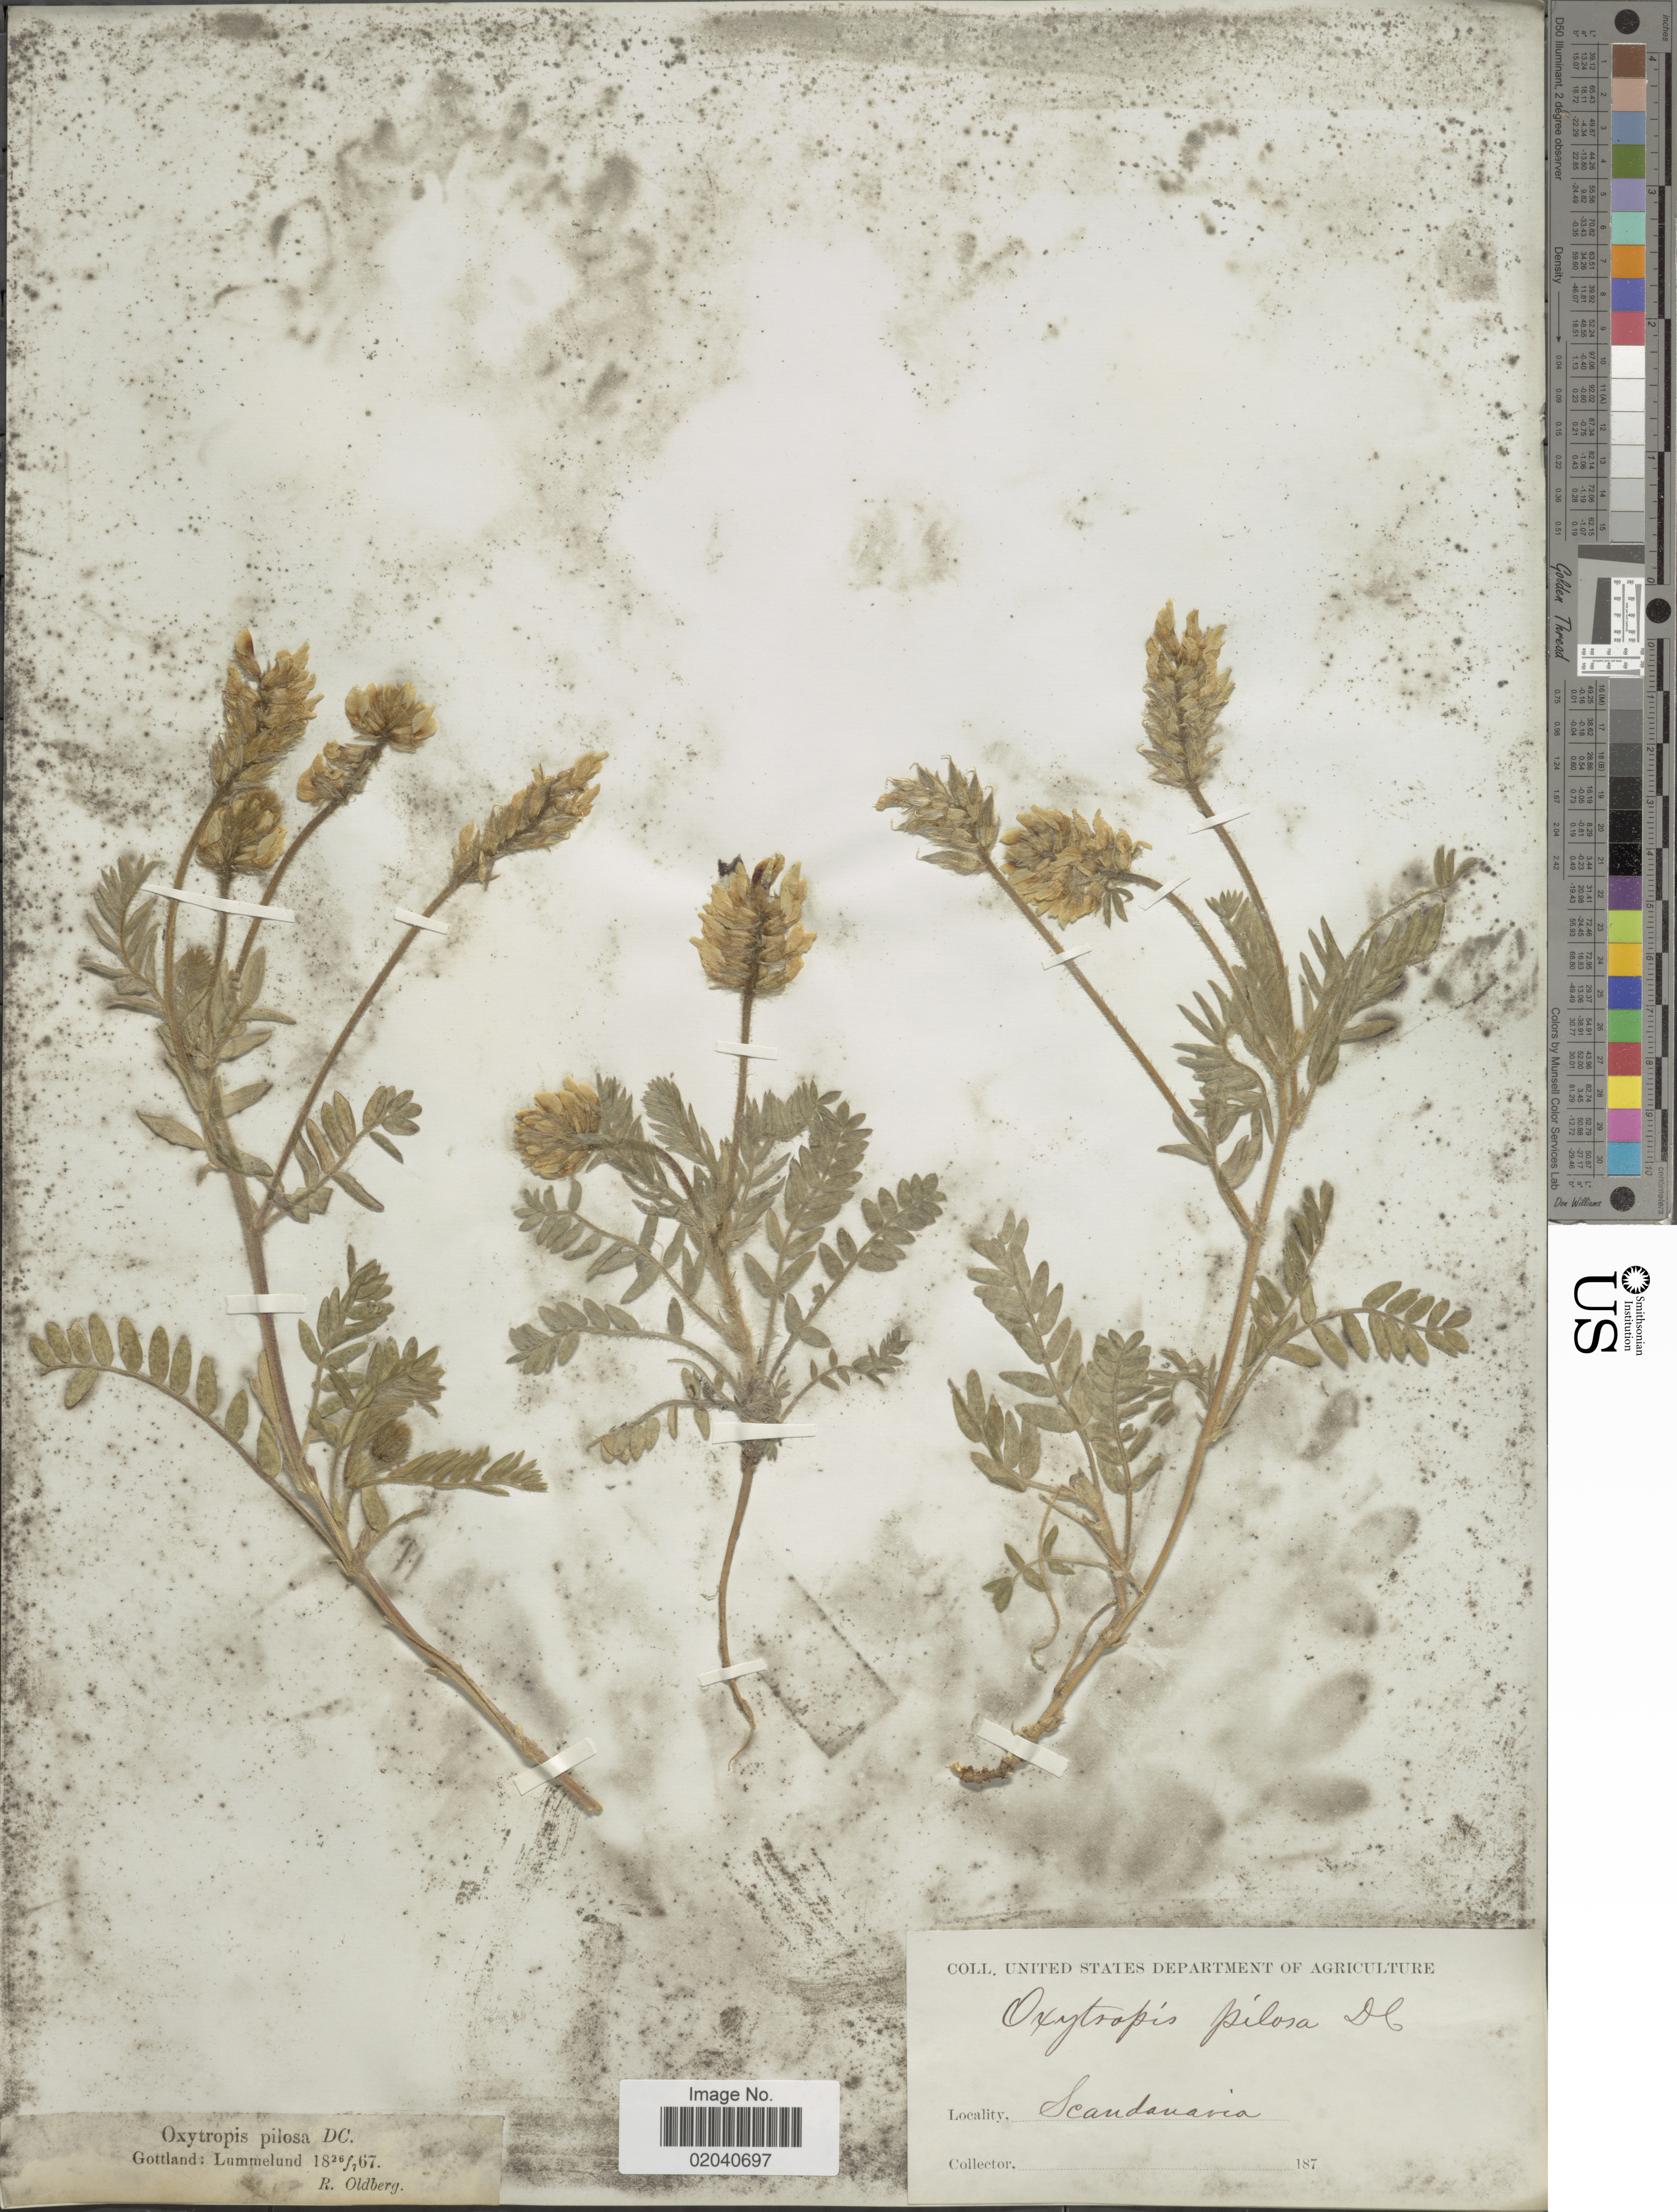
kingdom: Plantae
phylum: Tracheophyta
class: Magnoliopsida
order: Fabales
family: Fabaceae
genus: Oxytropis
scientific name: Oxytropis pilosa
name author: (L.) DC.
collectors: R. Oldberg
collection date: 1867-07-26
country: Sweden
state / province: Gotland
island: Gotland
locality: Gottland: Lummelund. Scandanavia.